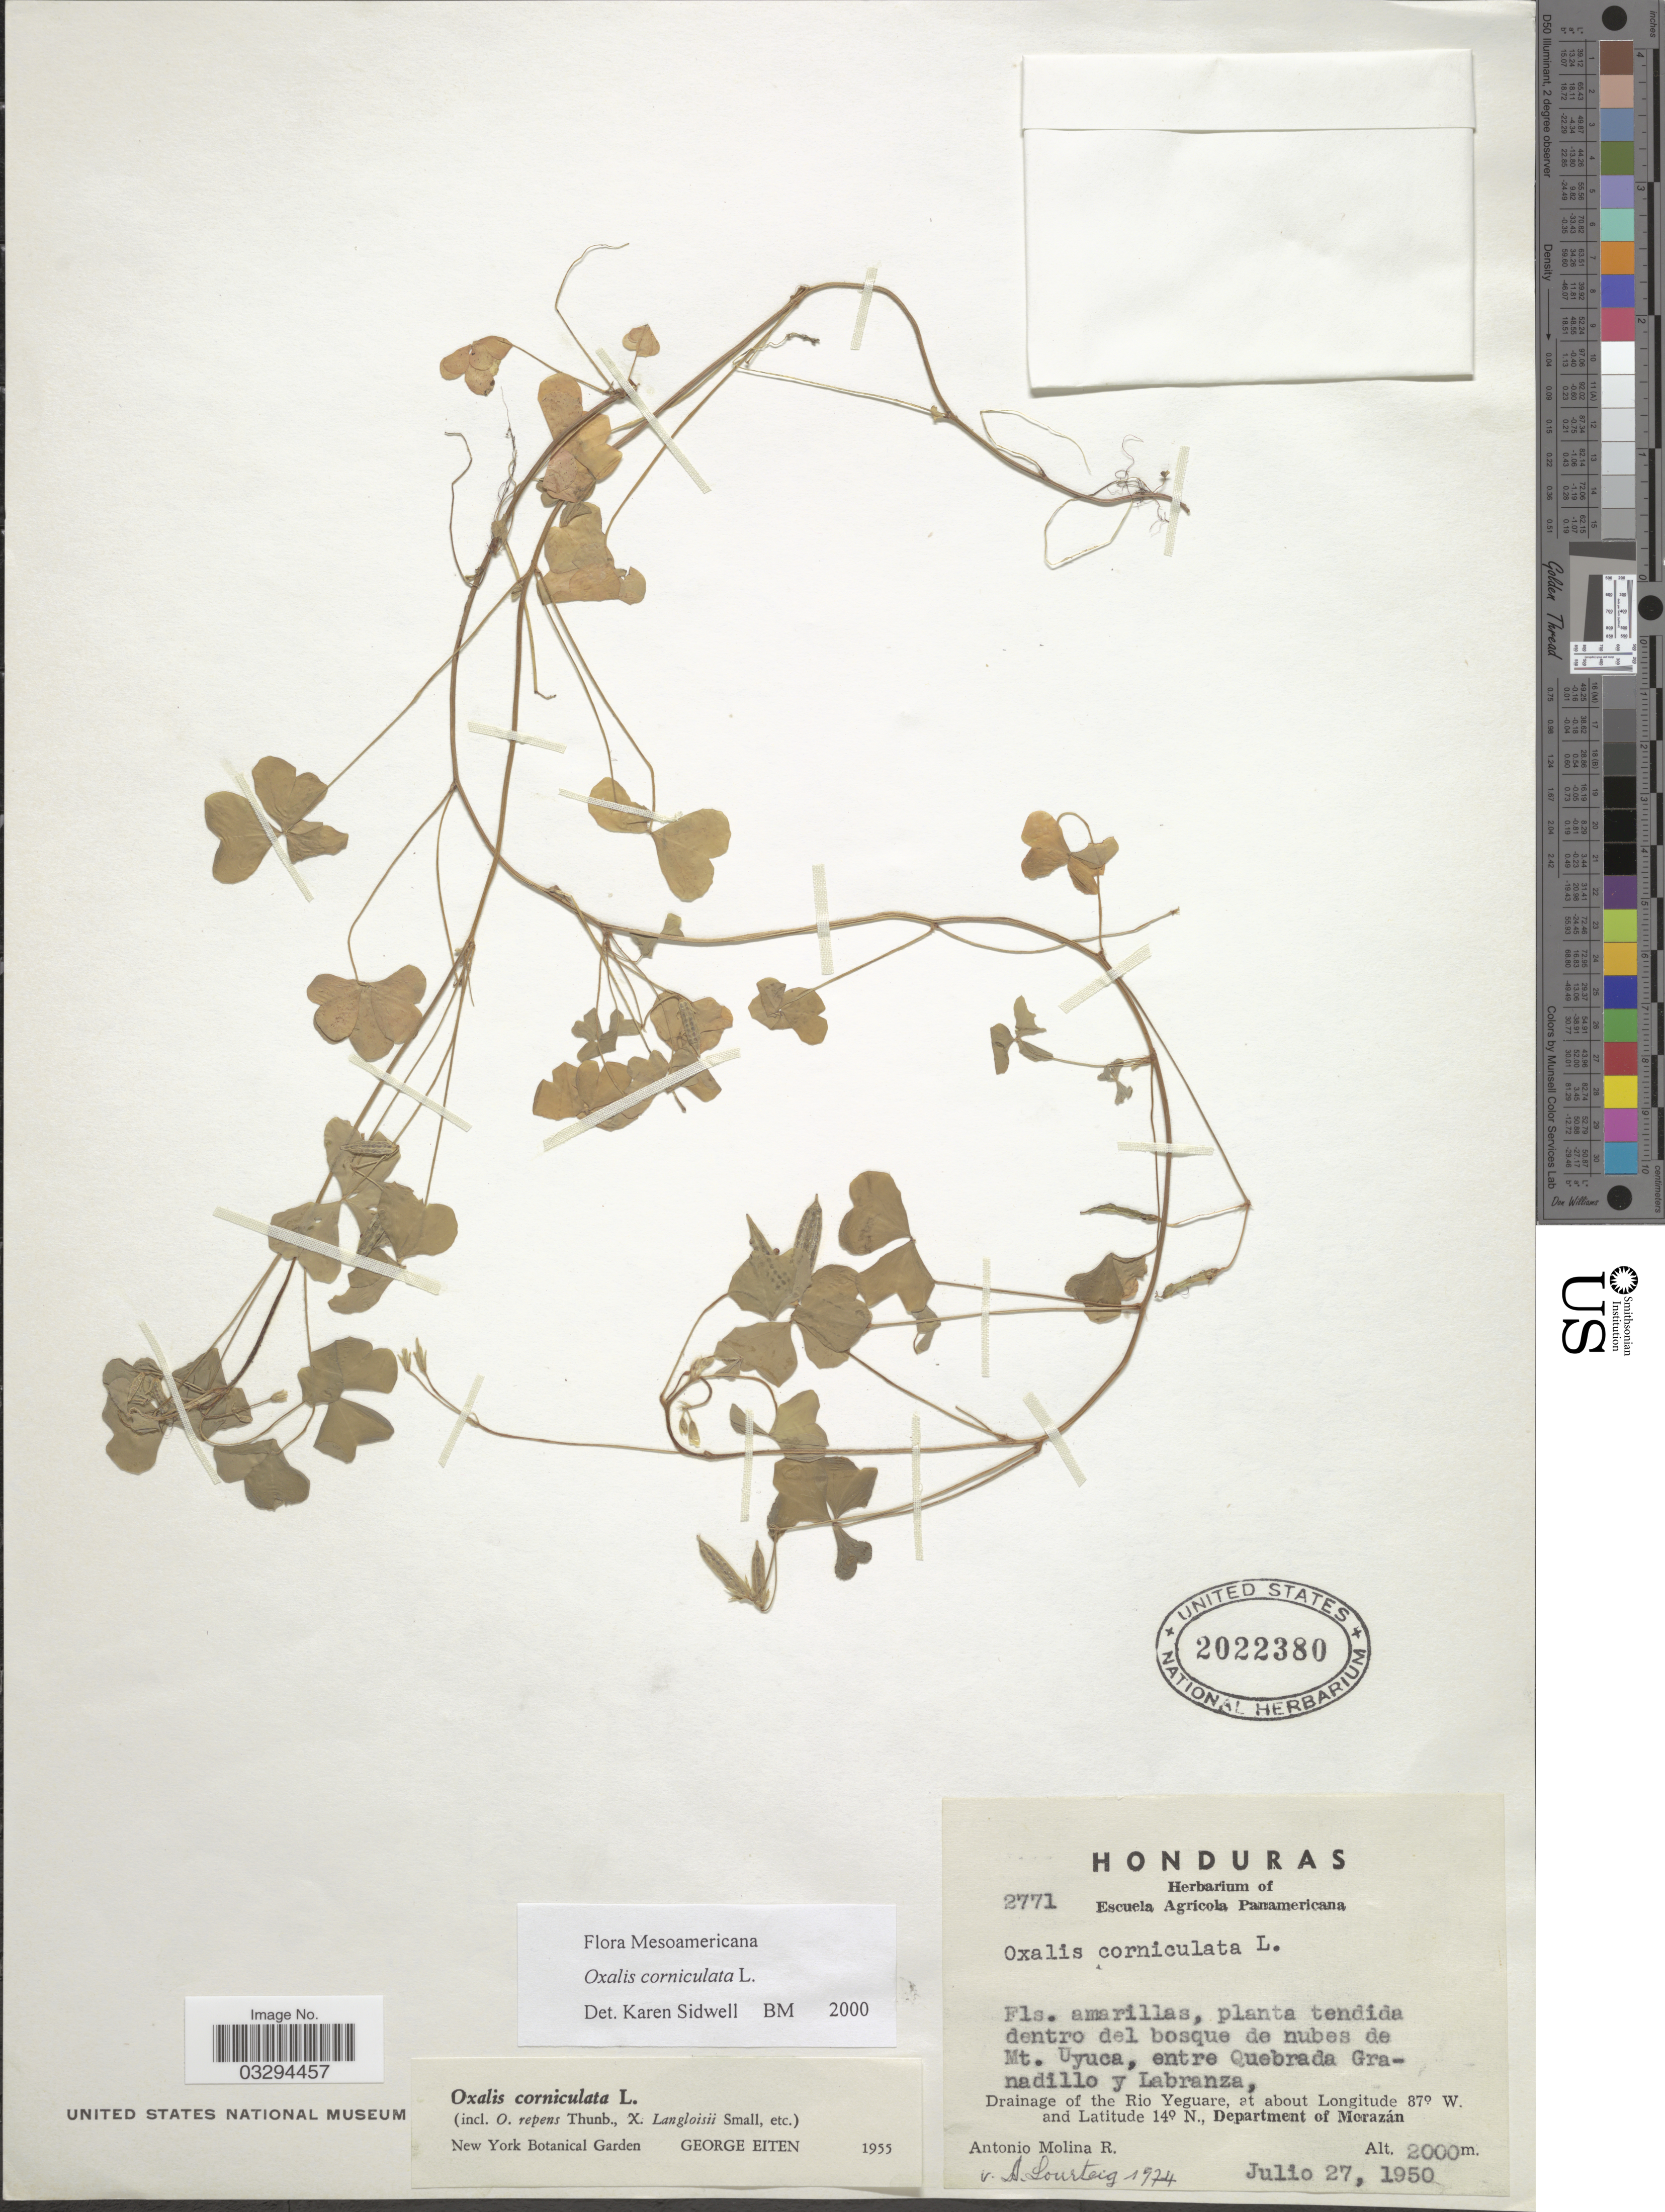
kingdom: Plantae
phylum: Tracheophyta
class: Magnoliopsida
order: Oxalidales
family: Oxalidaceae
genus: Oxalis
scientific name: Oxalis corniculata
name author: L.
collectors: A. Molina R.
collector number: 2771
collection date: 1950-07-27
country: Honduras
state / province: Fco. Morazán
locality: Mt. Uyuca, entre Quebrada Granadillo y Labranza, Drainage of the Rio Yeguare, Department of Morazán.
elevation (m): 2000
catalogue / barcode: US 2022380